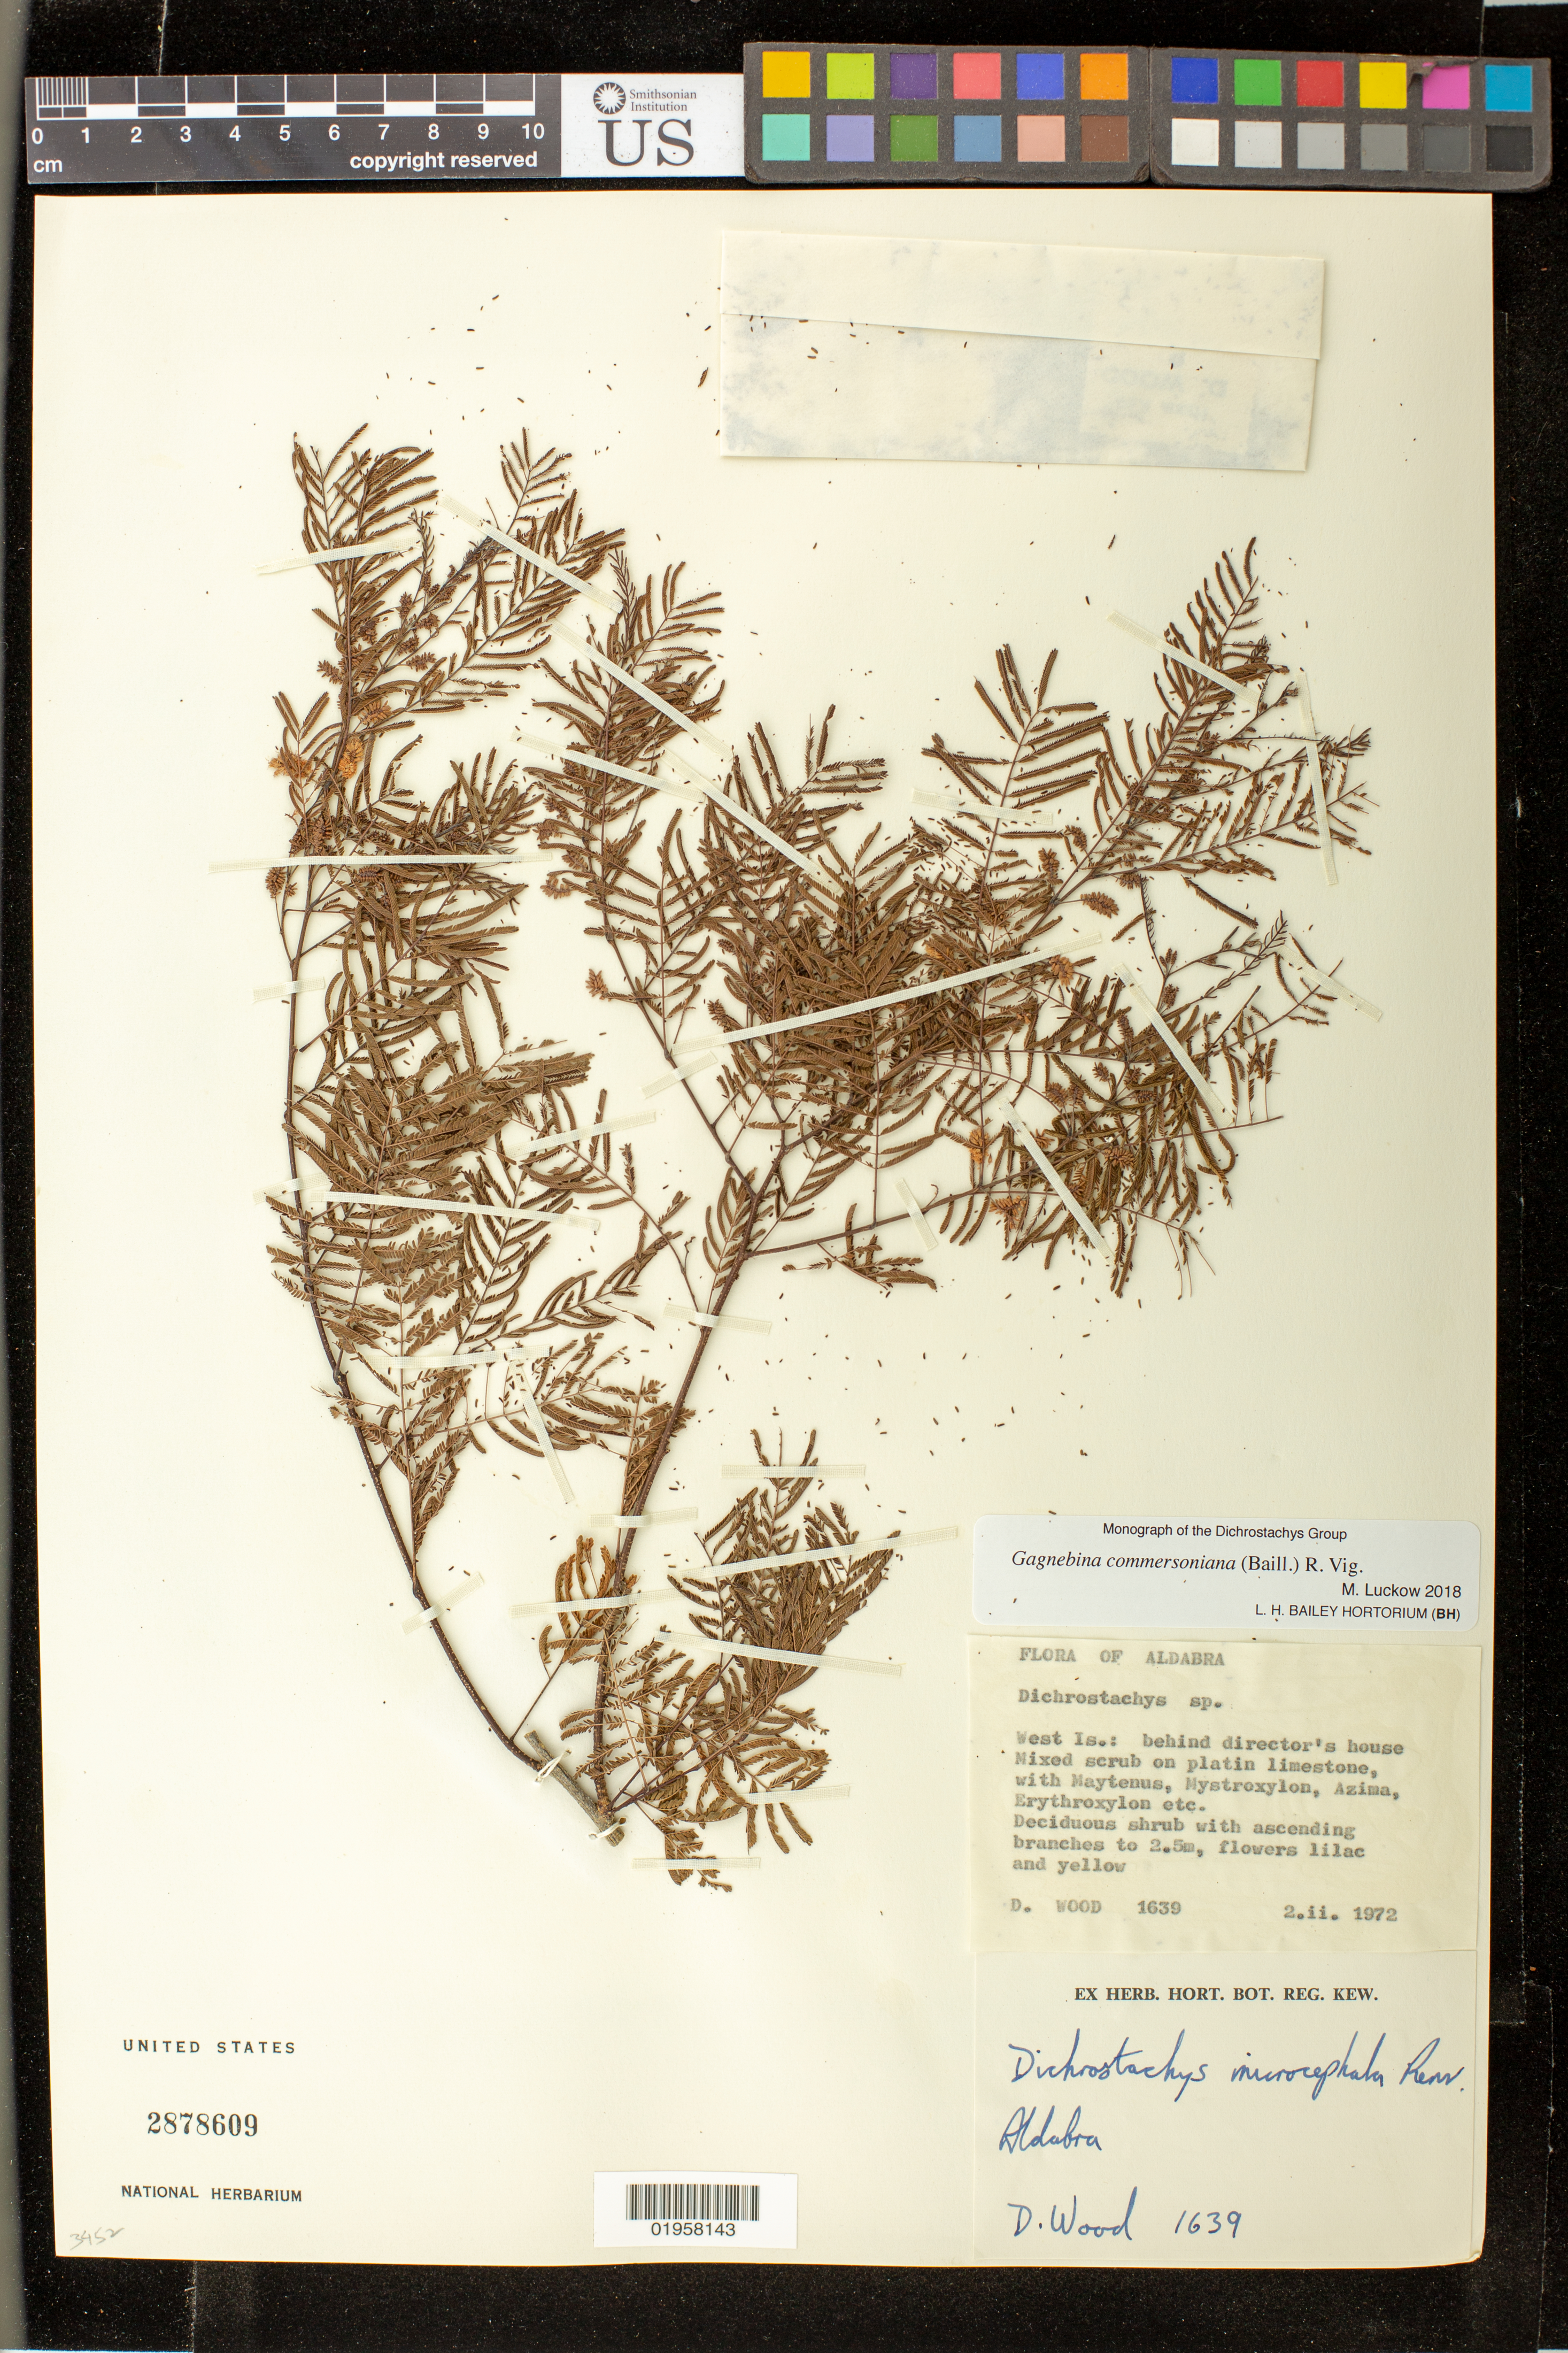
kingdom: Plantae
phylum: Tracheophyta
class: Magnoliopsida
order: Fabales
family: Fabaceae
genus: Gagnebina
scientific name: Gagnebina commersoniana (Baill.) R. Vig.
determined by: Luckow, M. A.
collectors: D. Wood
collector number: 1639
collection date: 1972-02-02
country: Seychelles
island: Aldabra Atoll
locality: West Is.: behind director's house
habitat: Mixed scrub on platin limestone, with Maytenus, Mystroxylon, Azima, Erythroxylon, etc.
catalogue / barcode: US 2878609